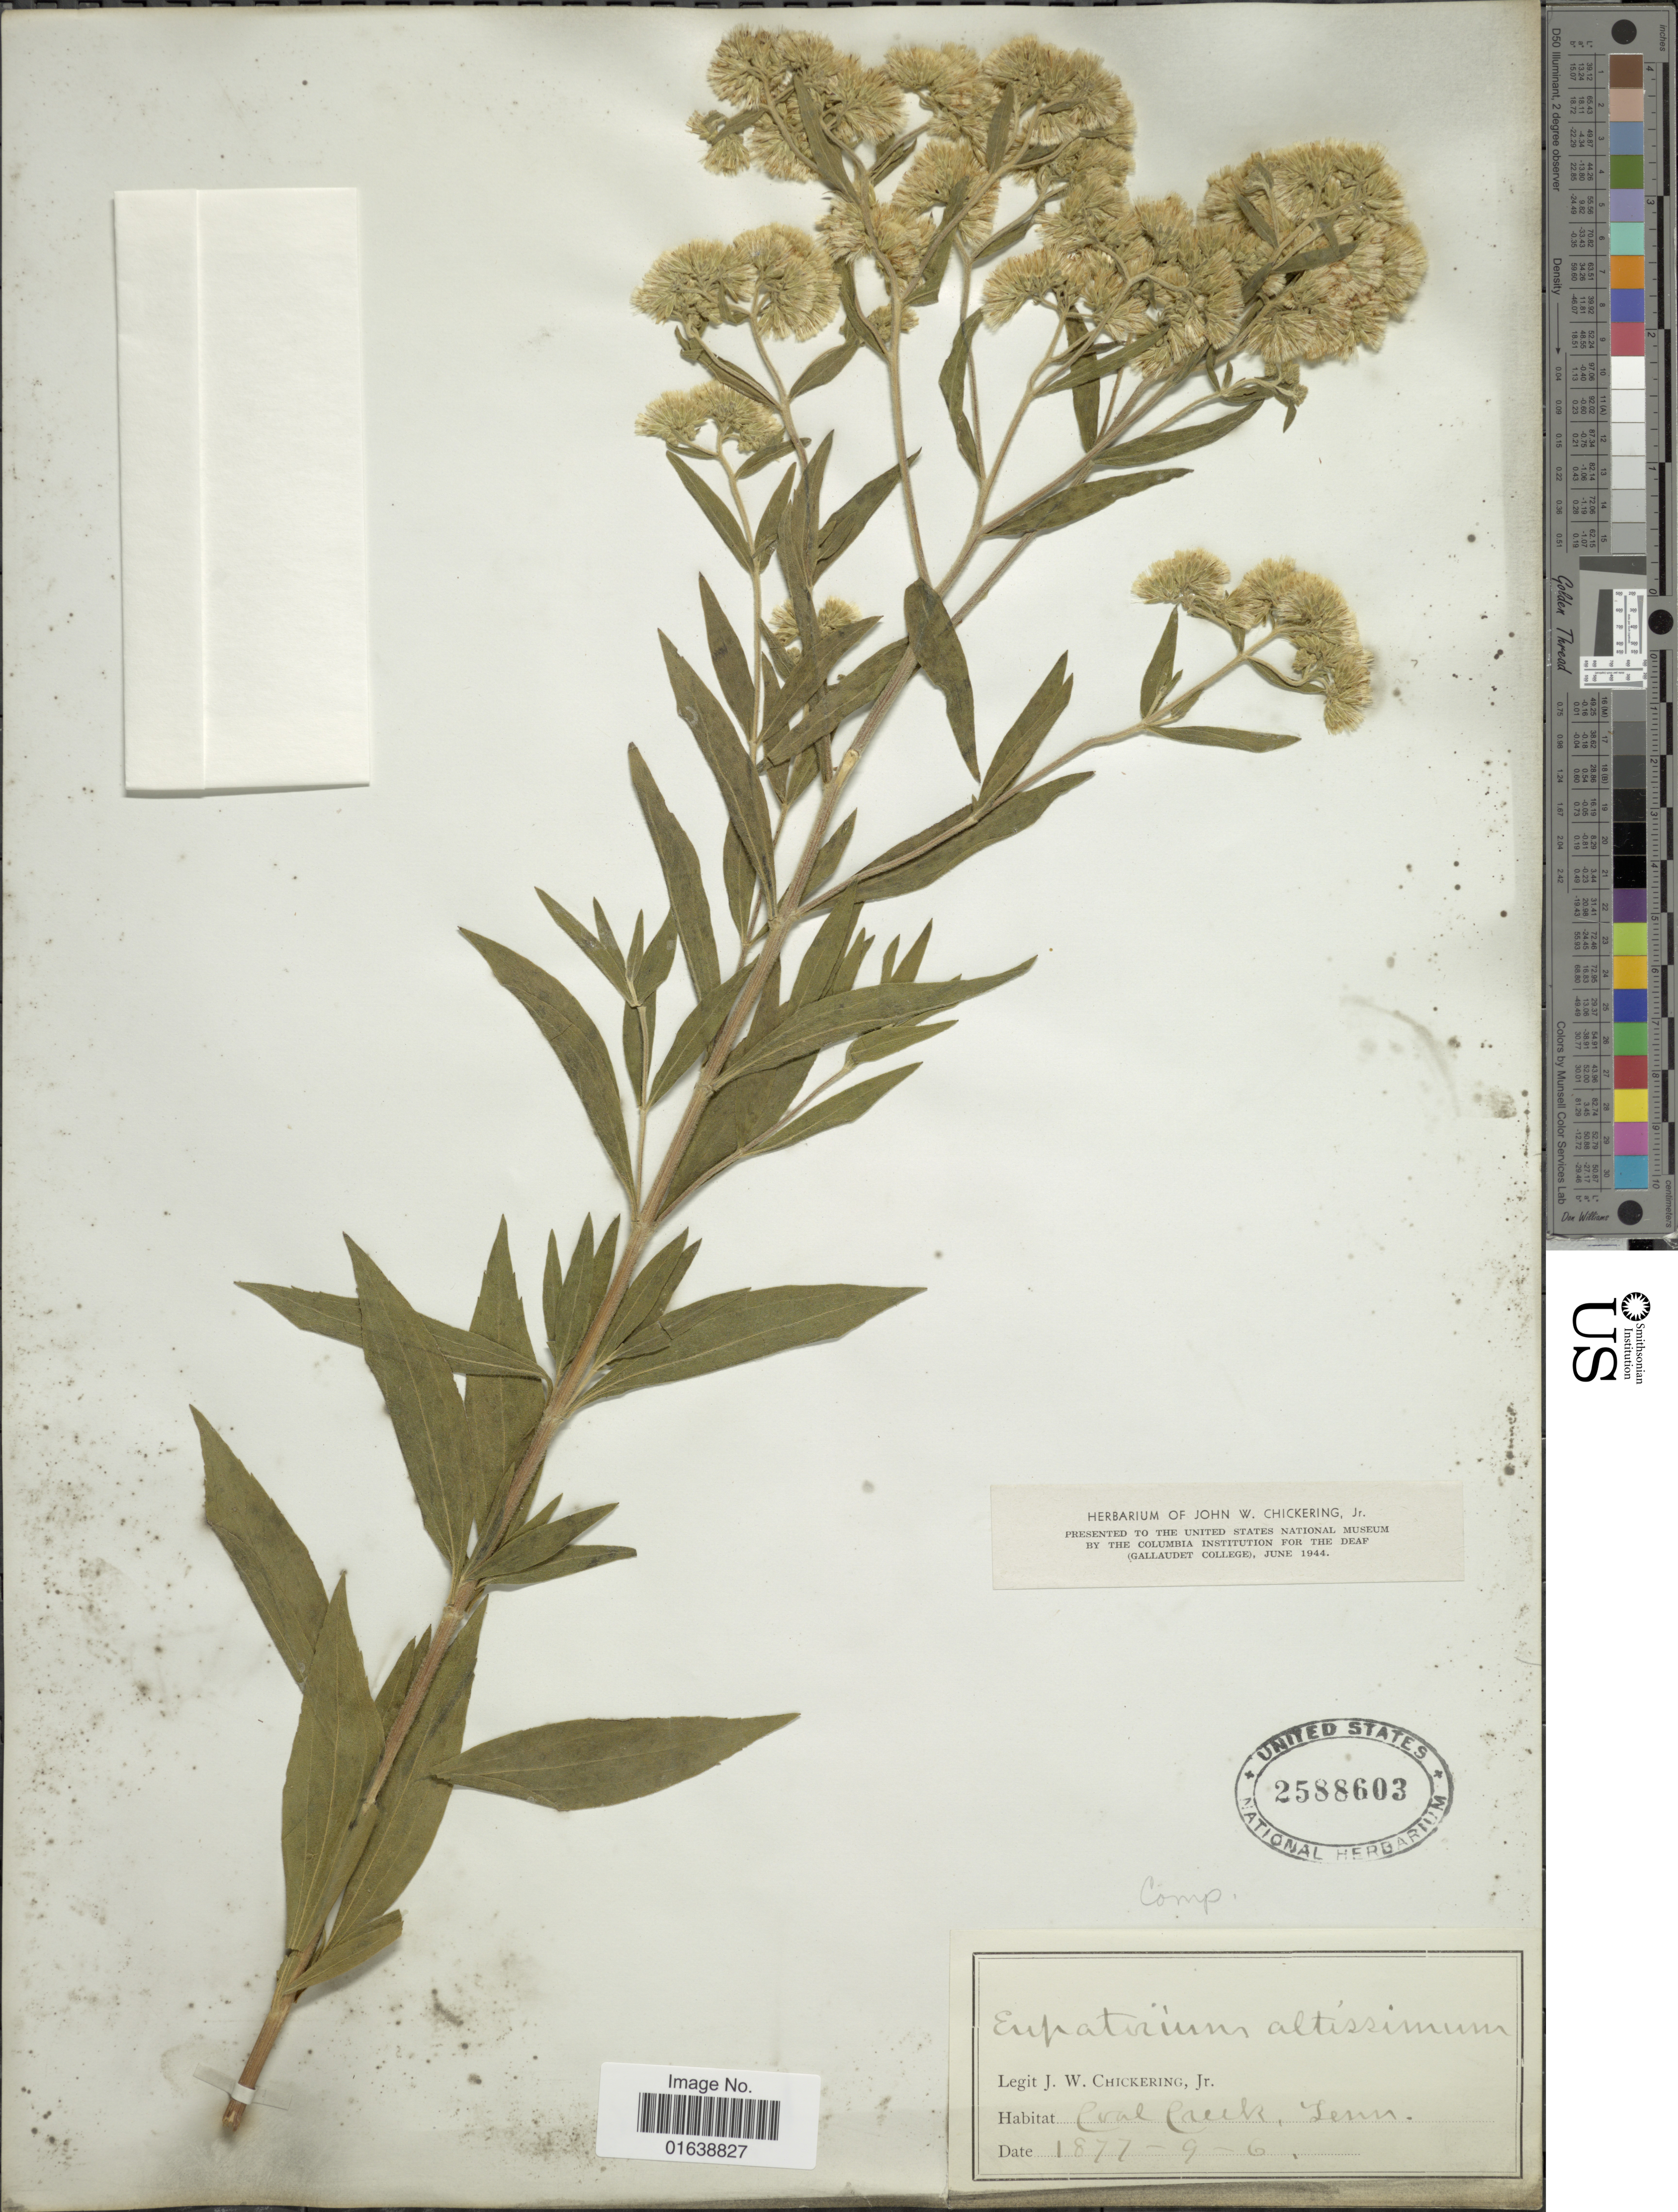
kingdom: Plantae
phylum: Tracheophyta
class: Magnoliopsida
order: Asterales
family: Asteraceae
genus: Eupatorium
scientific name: Eupatorium altissimum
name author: L.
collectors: J. Chickering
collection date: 1877-09-06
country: United States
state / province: Tennessee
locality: Oval Creek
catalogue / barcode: US 2588603